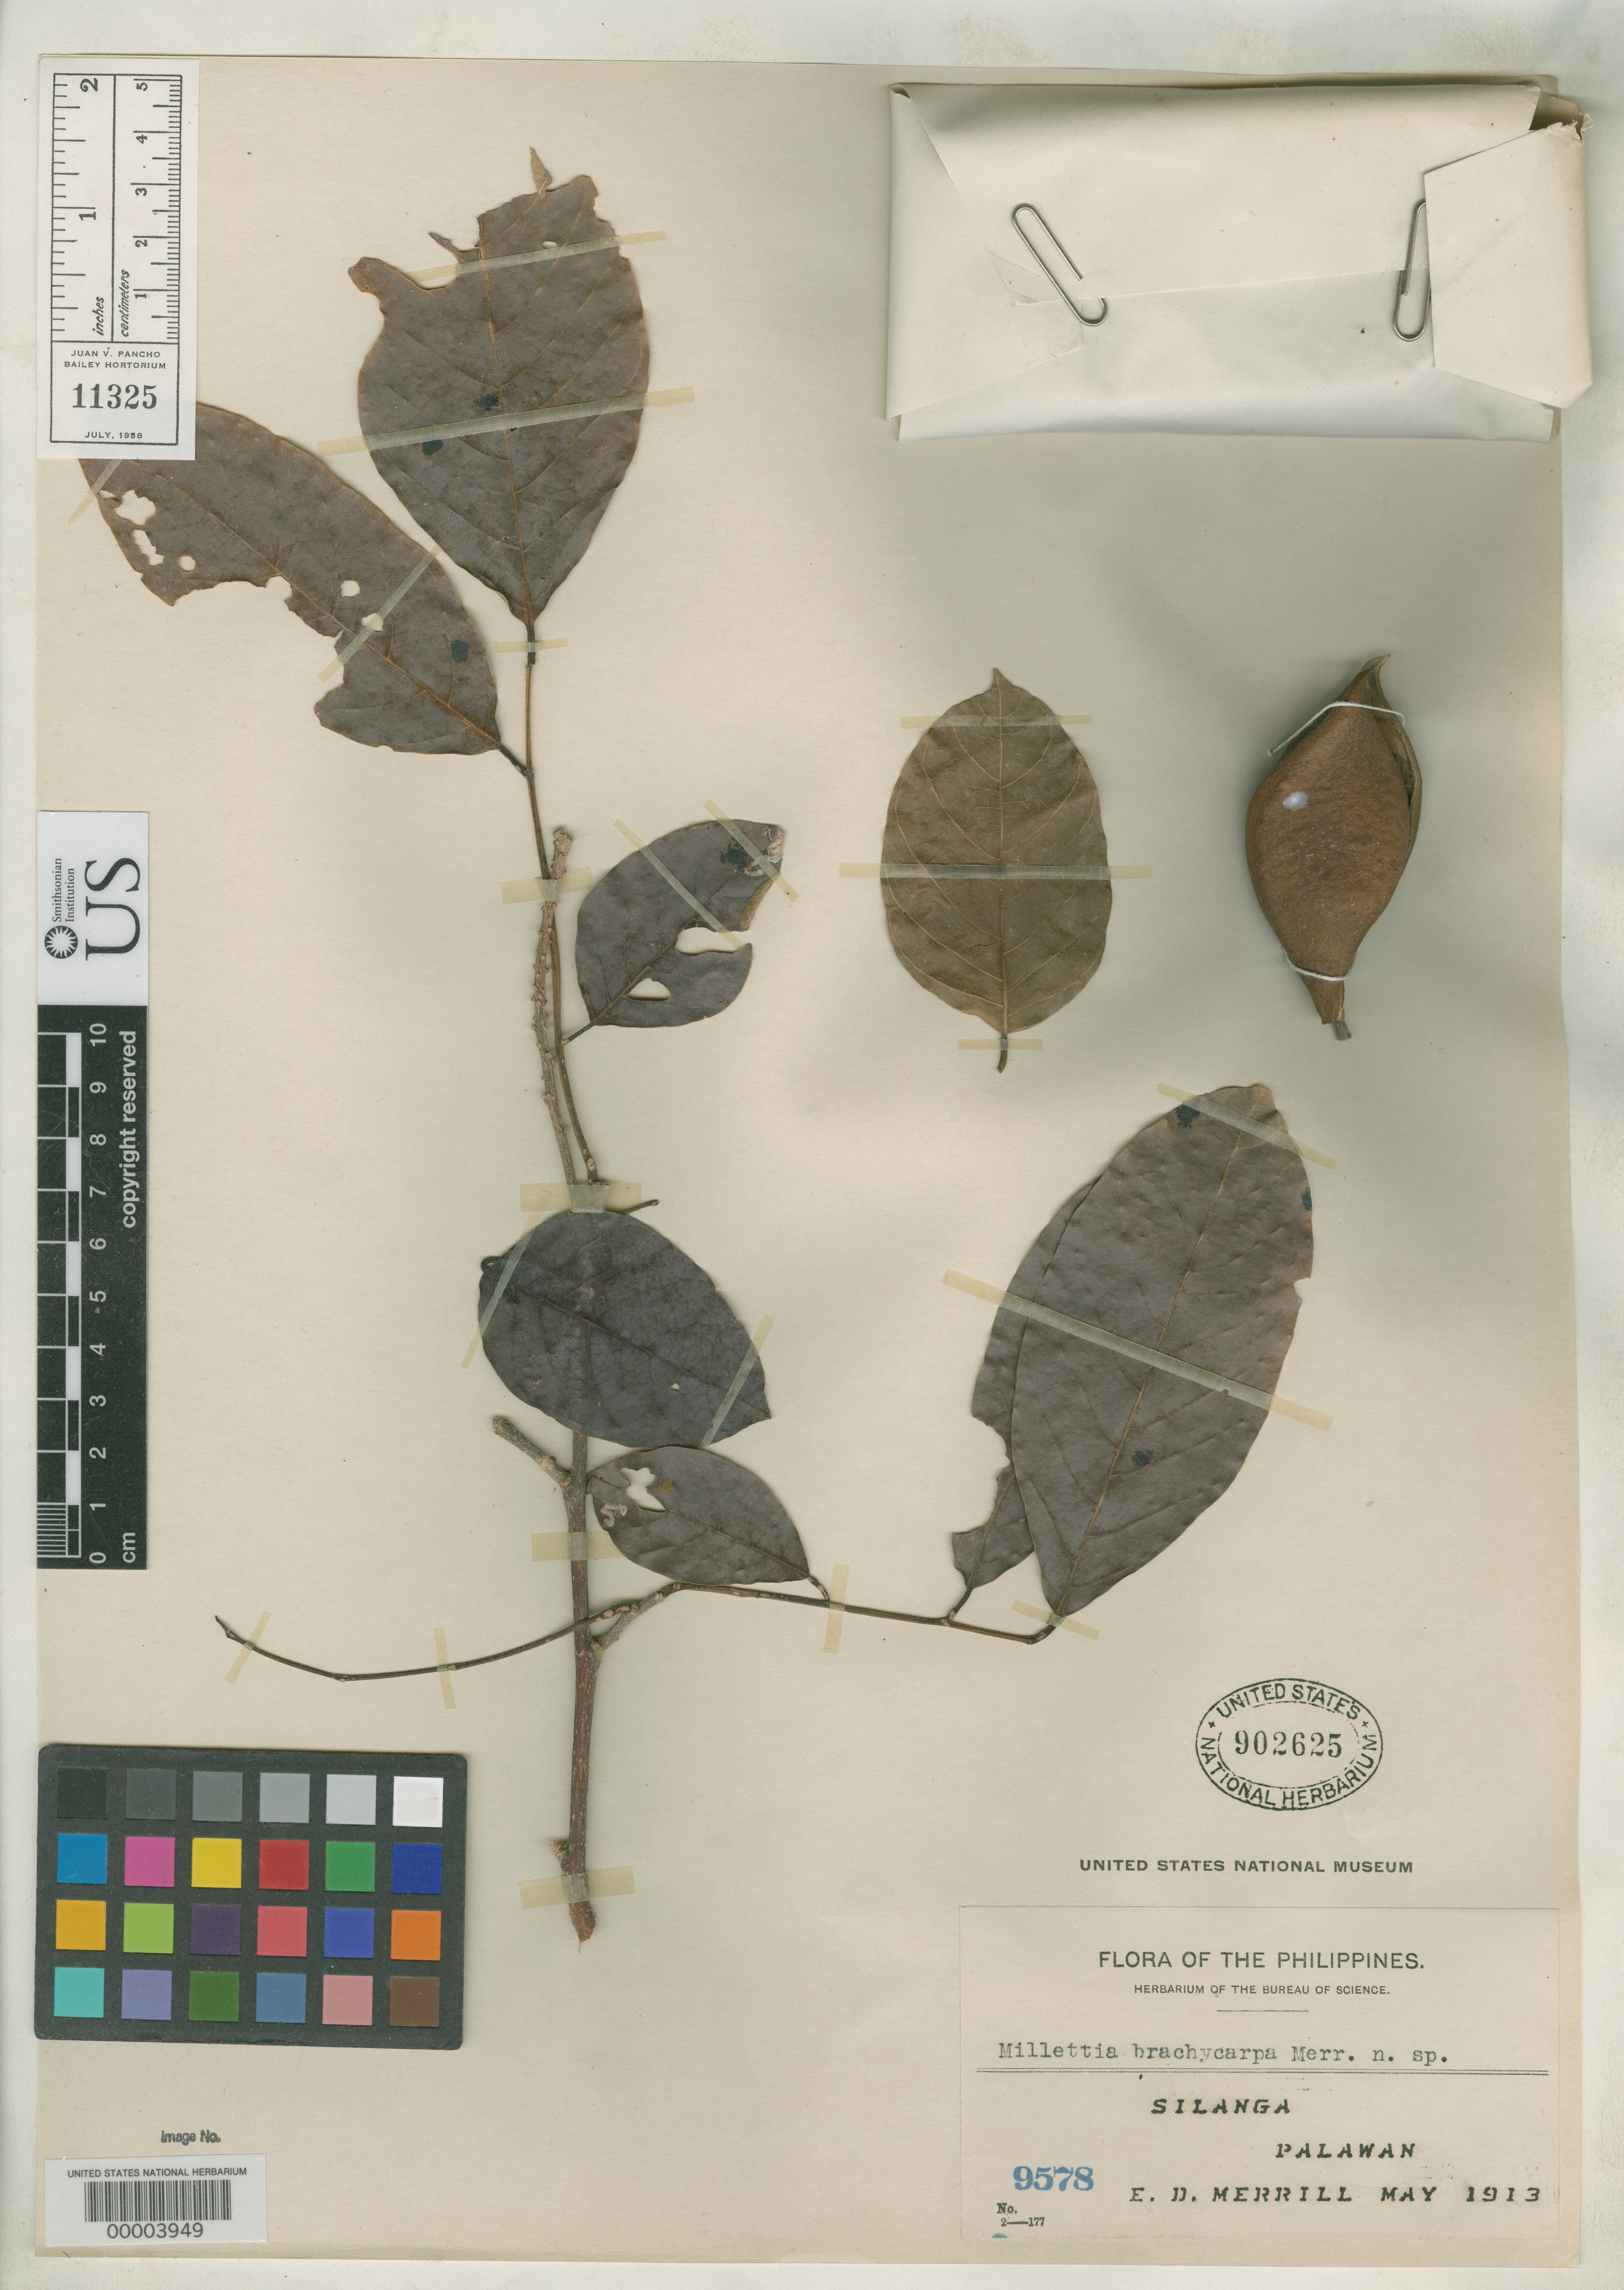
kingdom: Plantae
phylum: Tracheophyta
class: Magnoliopsida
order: Fabales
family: Fabaceae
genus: Millettia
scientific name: Millettia brachycarpa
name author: Merr.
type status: Isotype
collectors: E. D. Merrill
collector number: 9578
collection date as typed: May 1913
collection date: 1913-05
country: Philippines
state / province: Mimaropa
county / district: Palawan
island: Palawan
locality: Silanga.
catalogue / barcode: US 902625